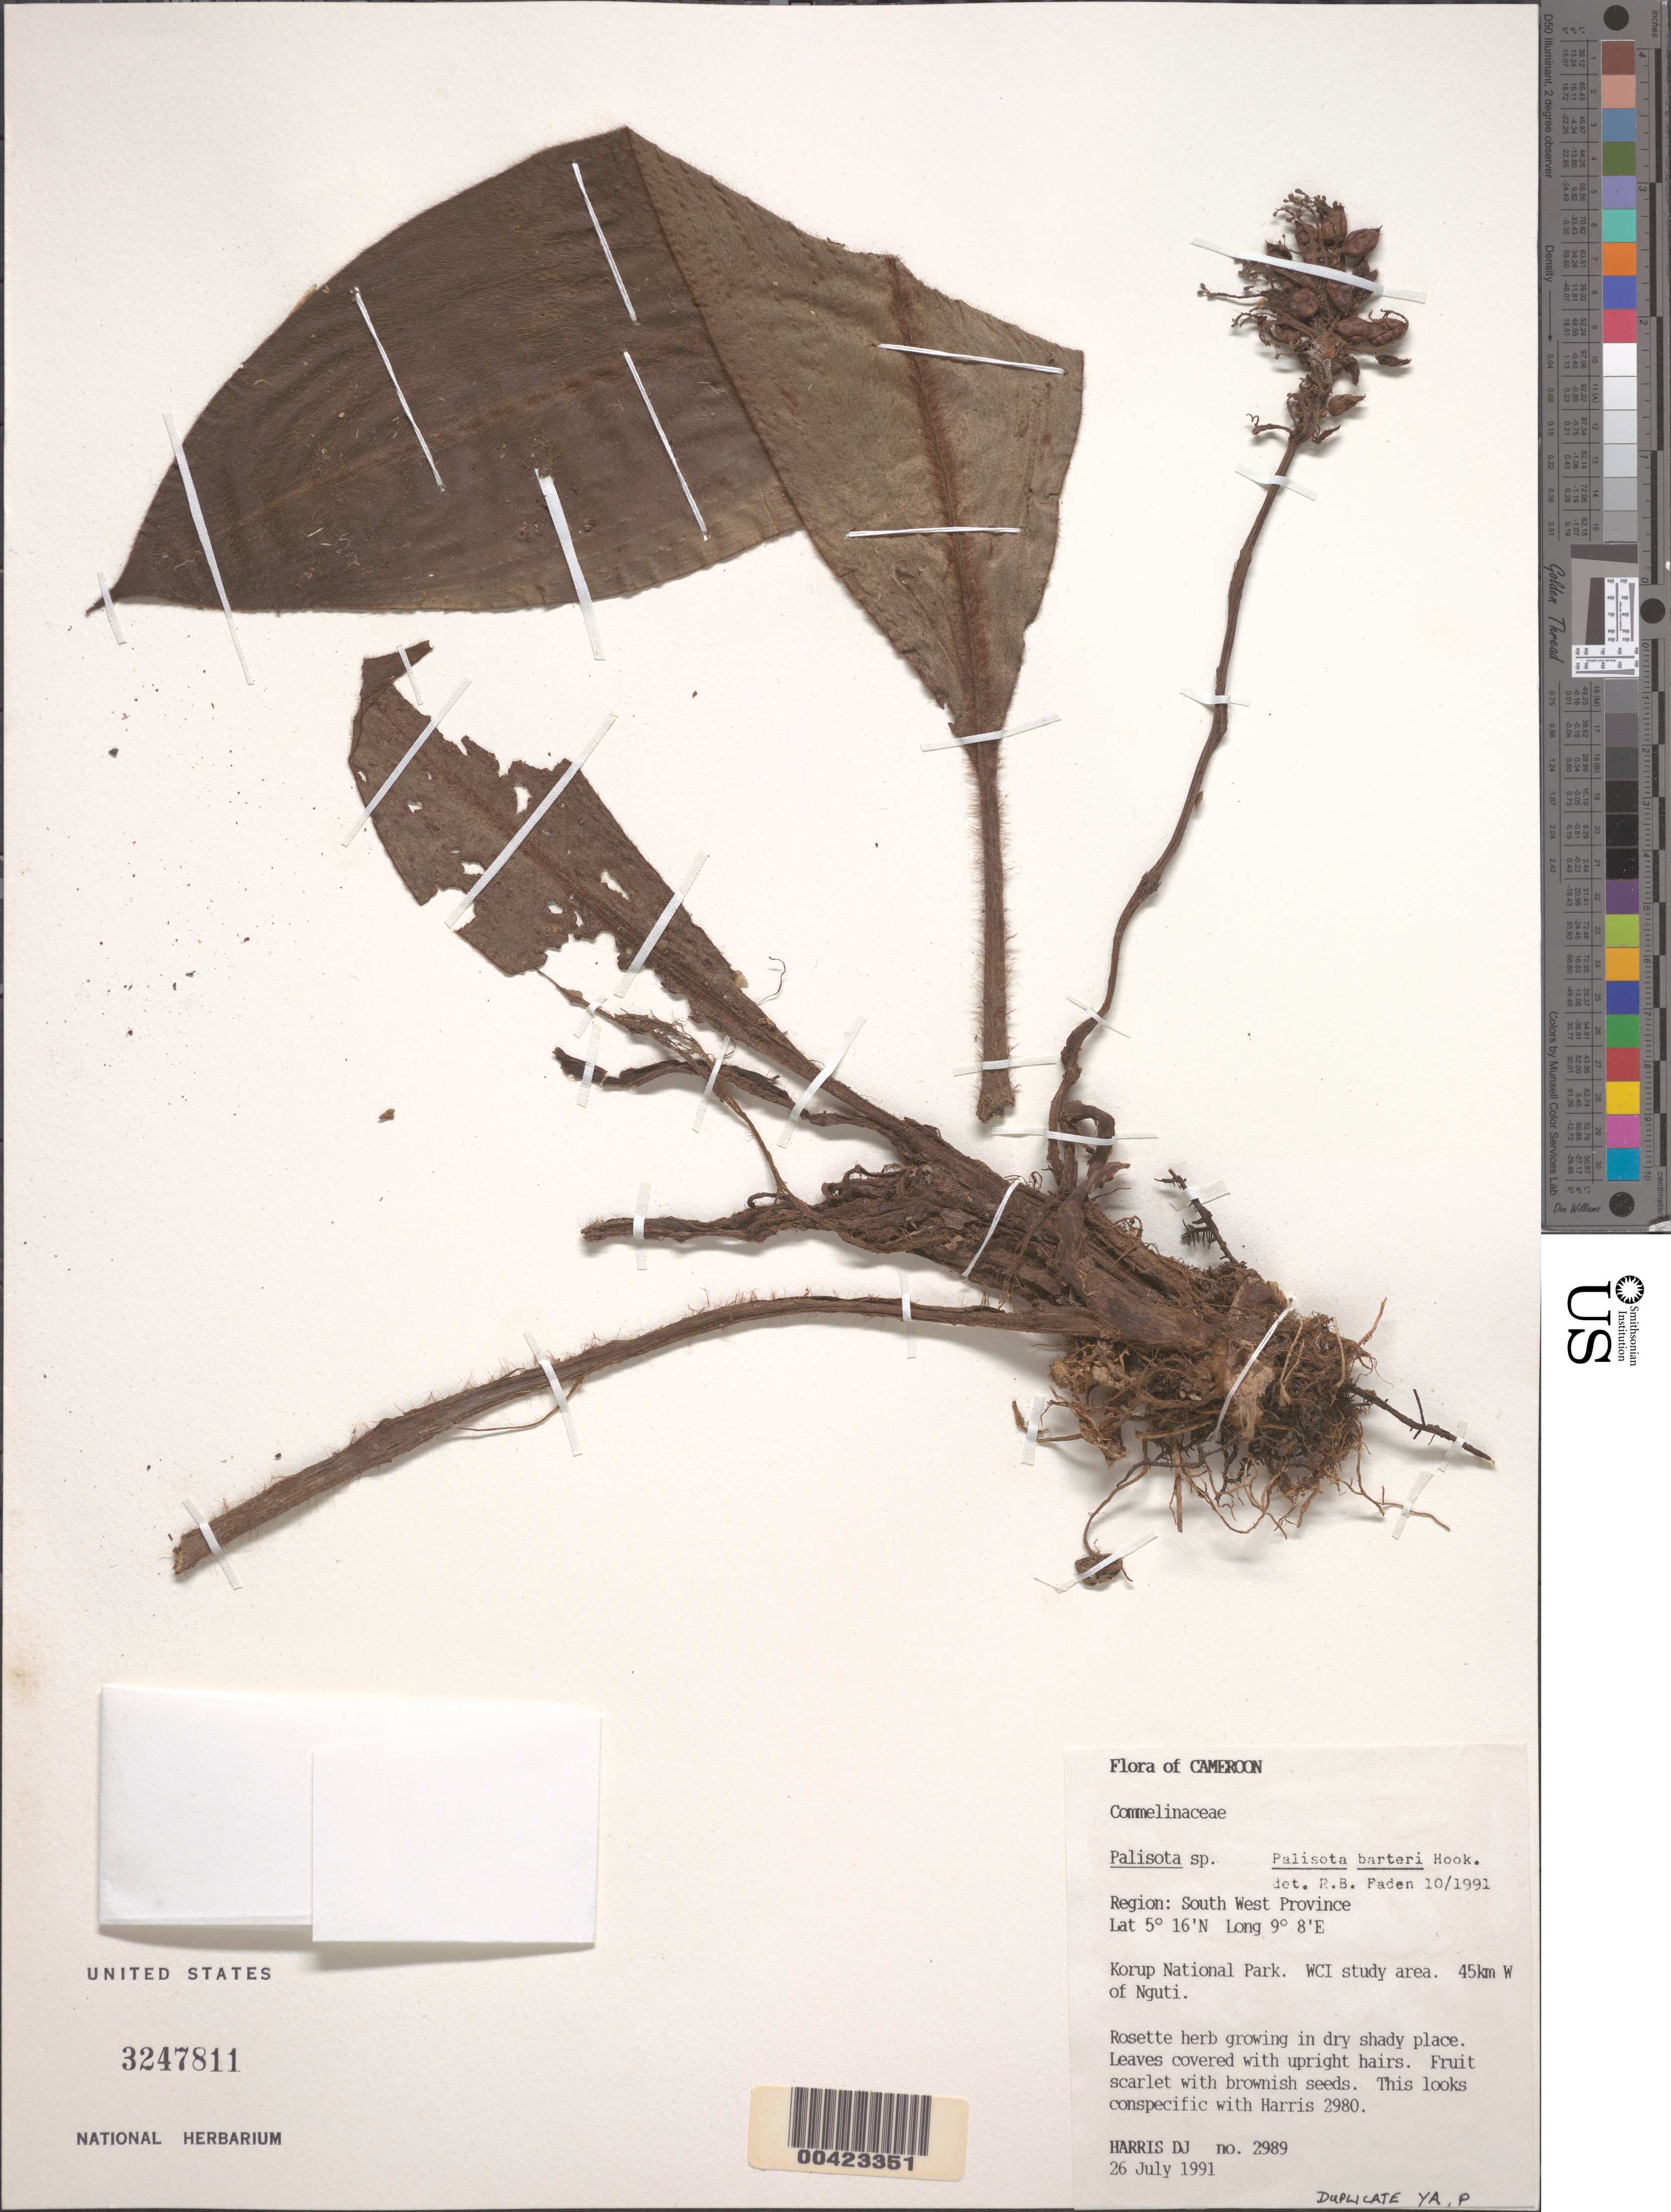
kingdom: Plantae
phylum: Tracheophyta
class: Liliopsida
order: Commelinales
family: Commelinaceae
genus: Palisota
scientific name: Palisota barteri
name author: Hook.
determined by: Faden, Robert B., (US), Smithsonian Institution - National Museum of Natural History (UNITED STATES)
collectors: D. J. Harris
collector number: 2989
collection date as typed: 26 Jul 1991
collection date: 1991-07-26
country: Cameroon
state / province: Sud-Ouest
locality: Korup national park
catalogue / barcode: US 3247811